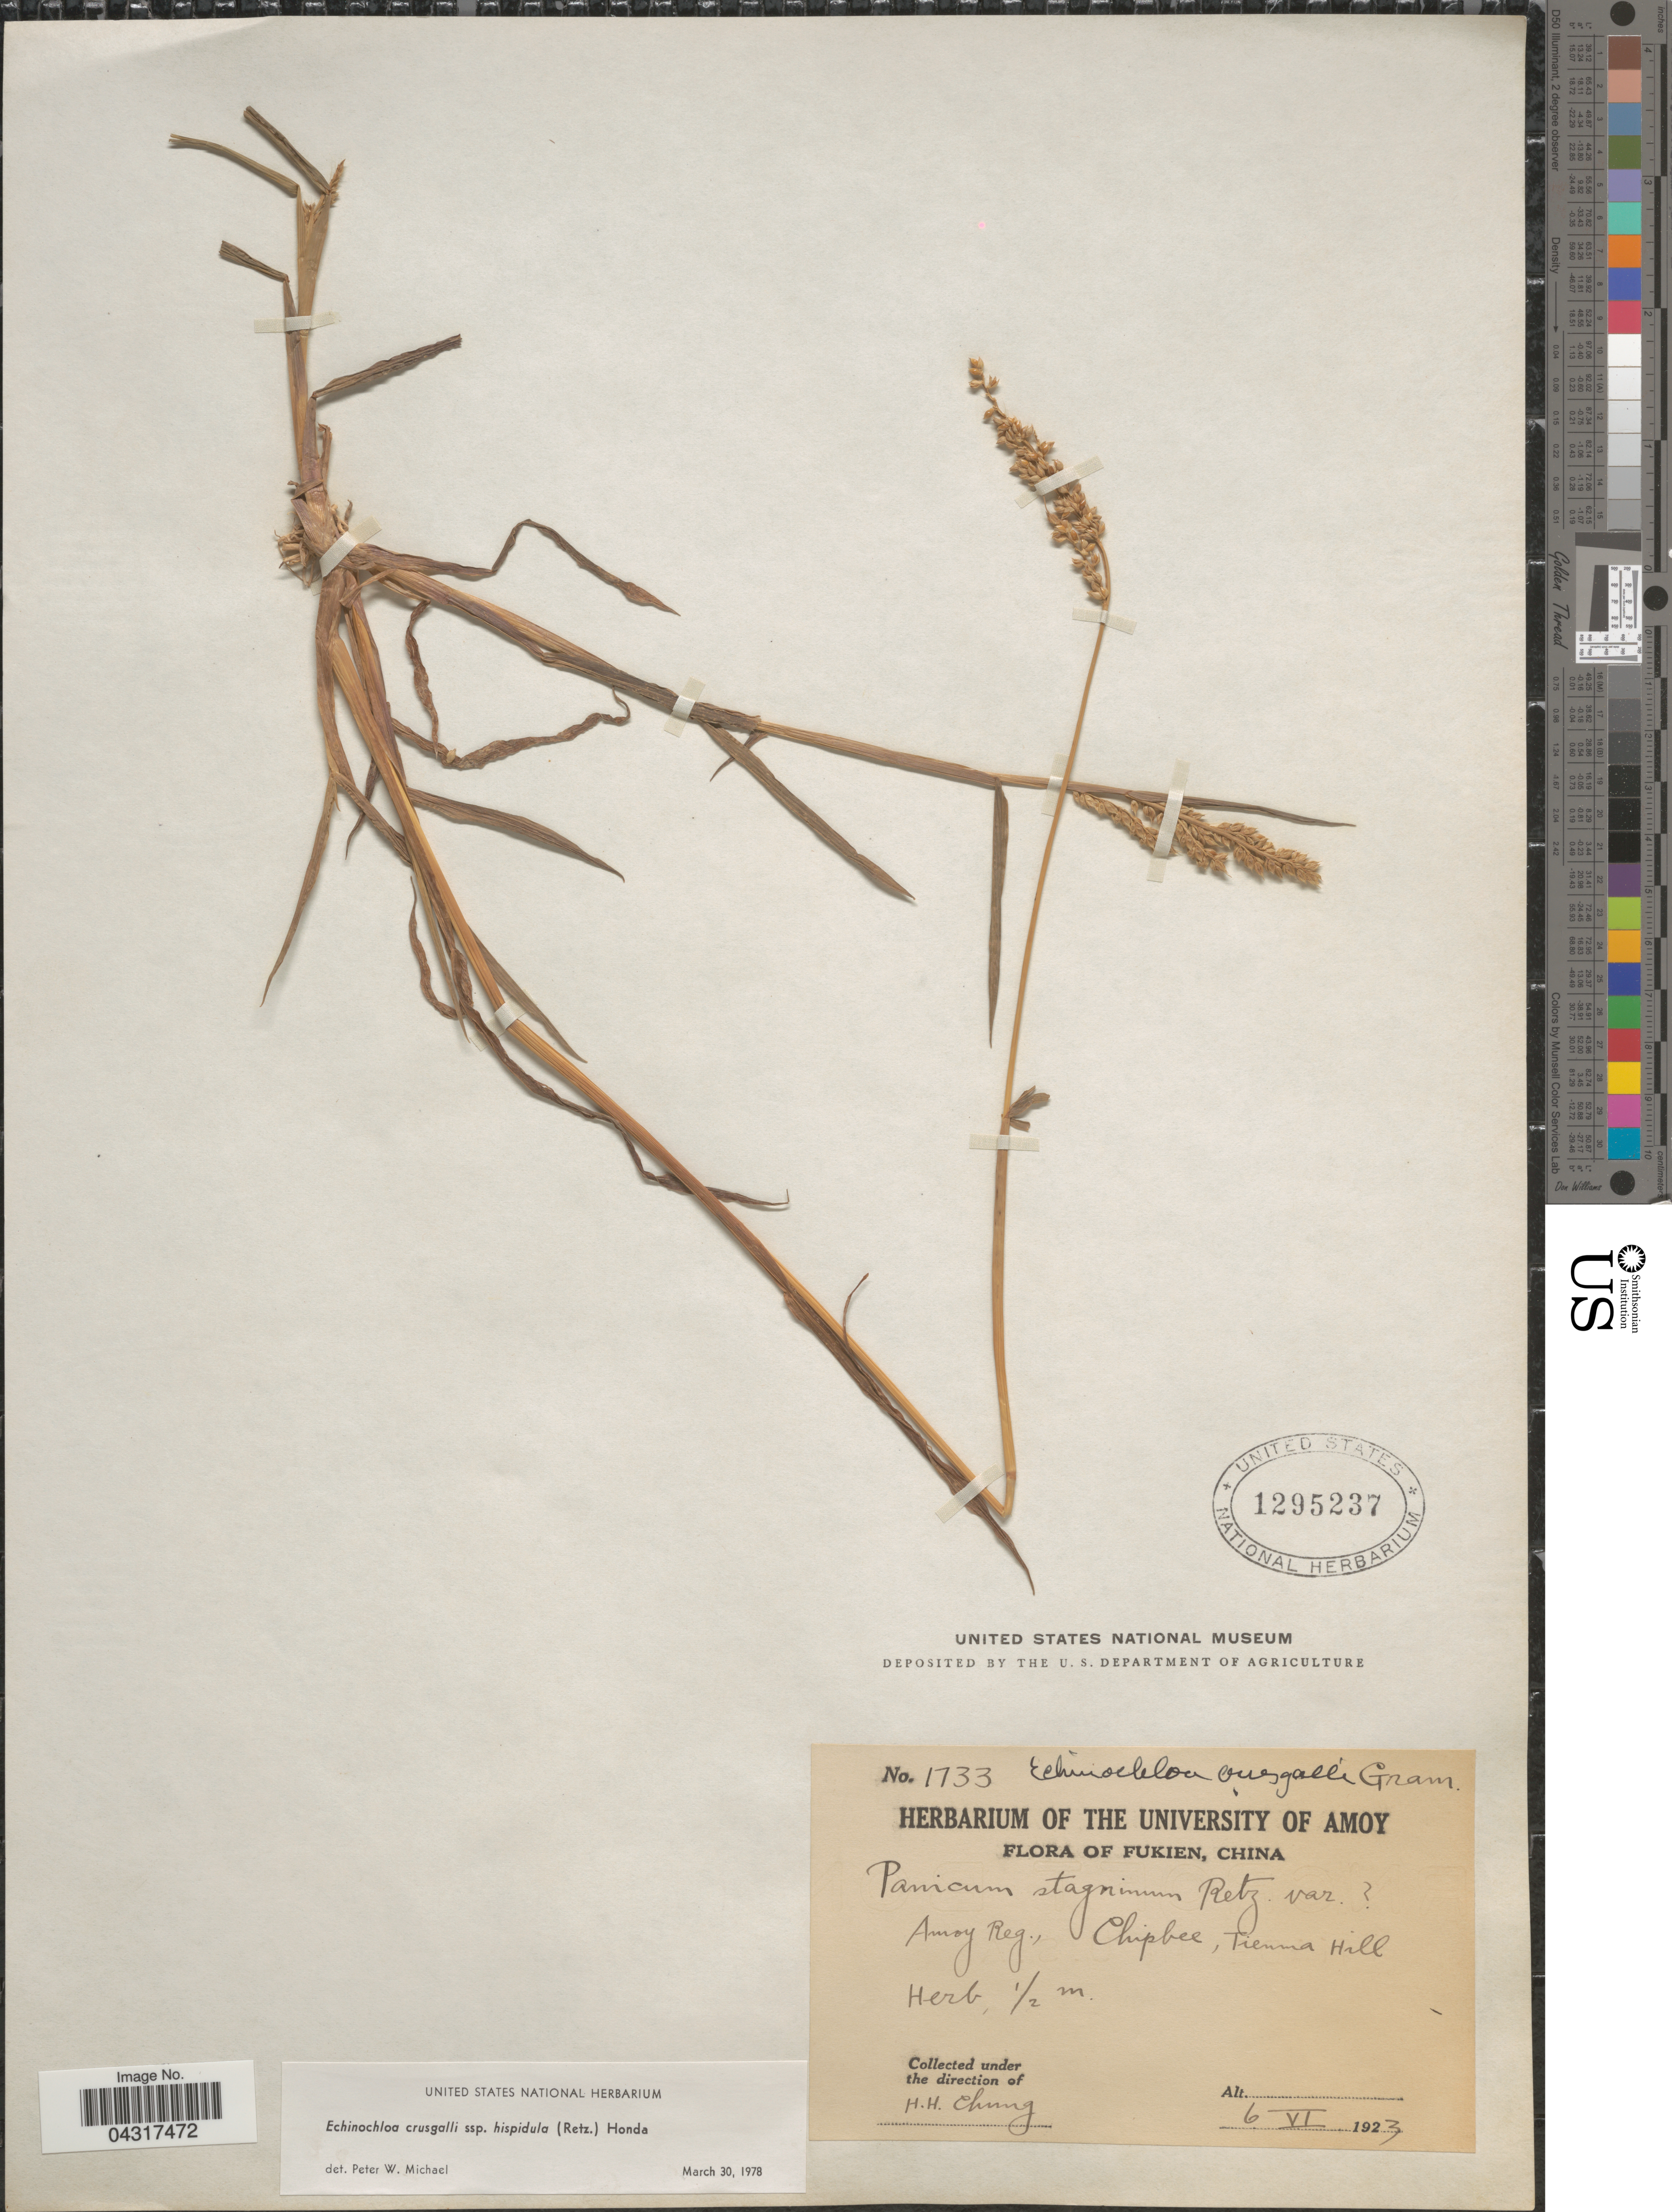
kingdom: Plantae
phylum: Tracheophyta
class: Liliopsida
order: Poales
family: Poaceae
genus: Echinochloa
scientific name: Echinochloa oryzoides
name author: (Ard.) Fritsch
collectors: H. Chung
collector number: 1733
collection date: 1923-06-06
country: China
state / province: Fujian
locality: Fukien. Amoy reg., Chipbee, Tienma Hill.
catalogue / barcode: US 1295237